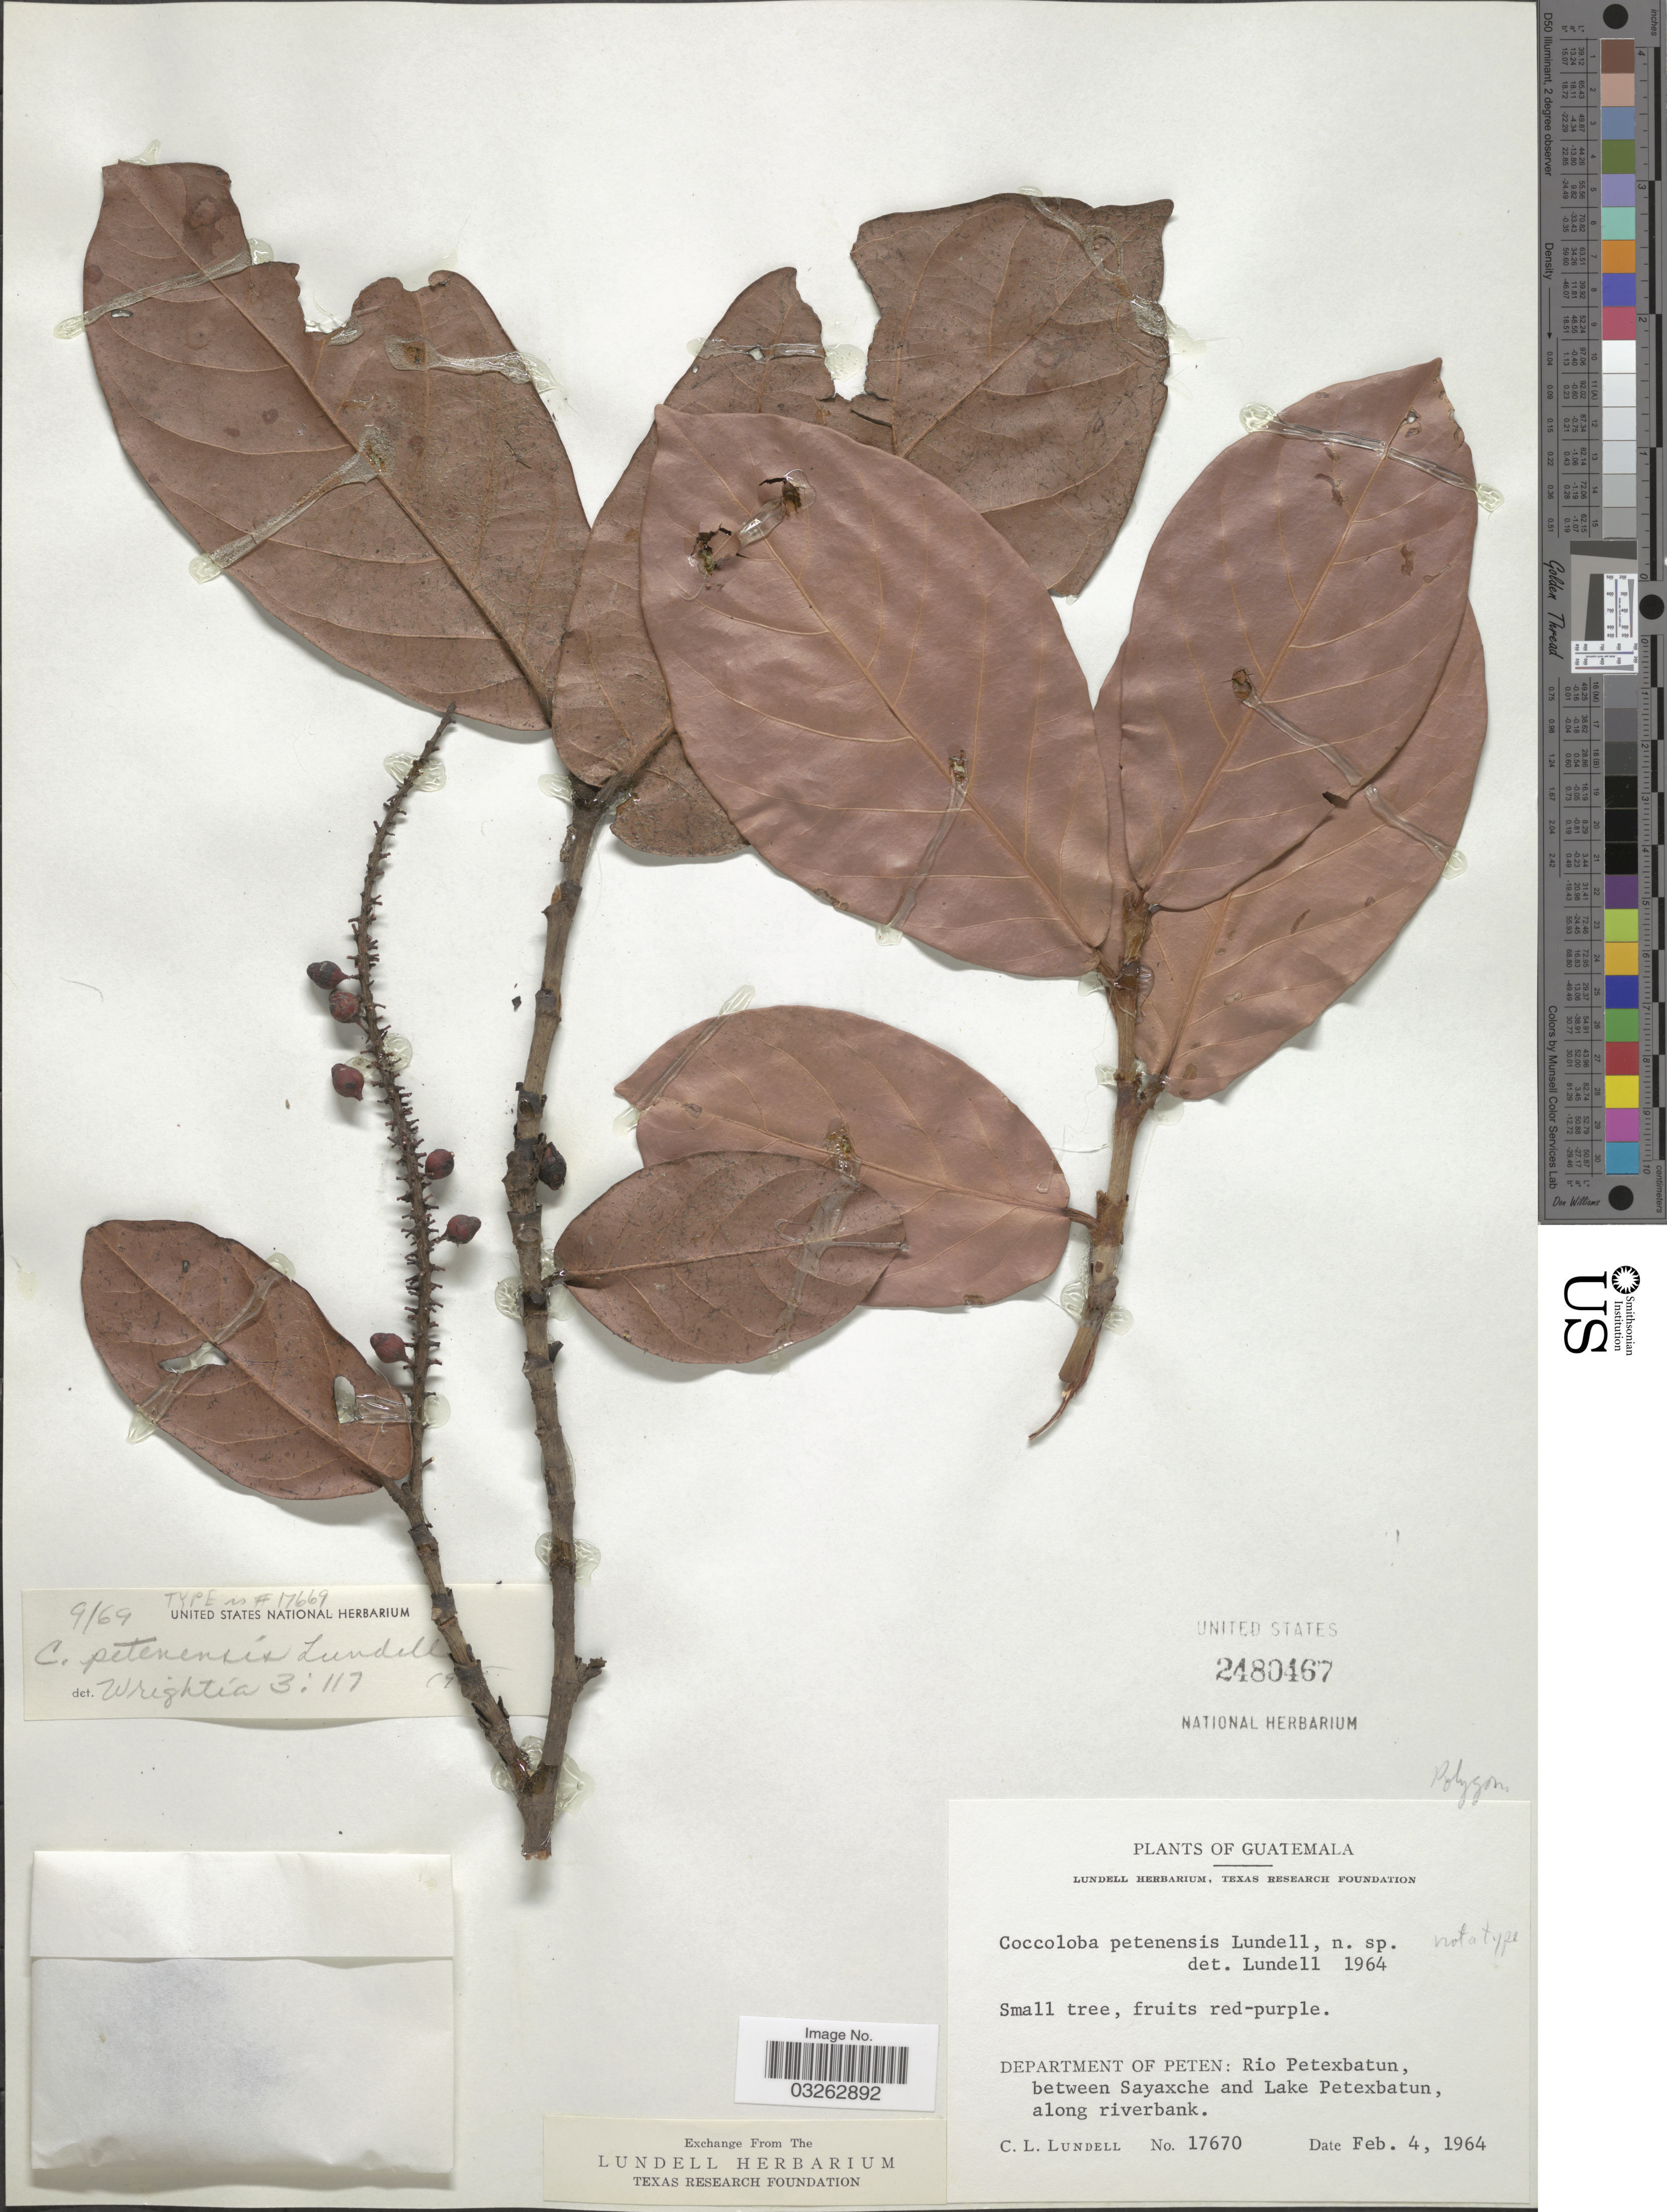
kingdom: Plantae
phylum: Tracheophyta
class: Magnoliopsida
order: Caryophyllales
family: Polygonaceae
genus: Coccoloba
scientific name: Coccoloba petenensis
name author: Lundell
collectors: C. L. Lundell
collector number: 17670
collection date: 1964-02-04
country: Guatemala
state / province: El Petén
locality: Department of Peten: Rio Petexbatun, between Sayaxche and Lake Petexbatun, along riverbank.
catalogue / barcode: US 2480467